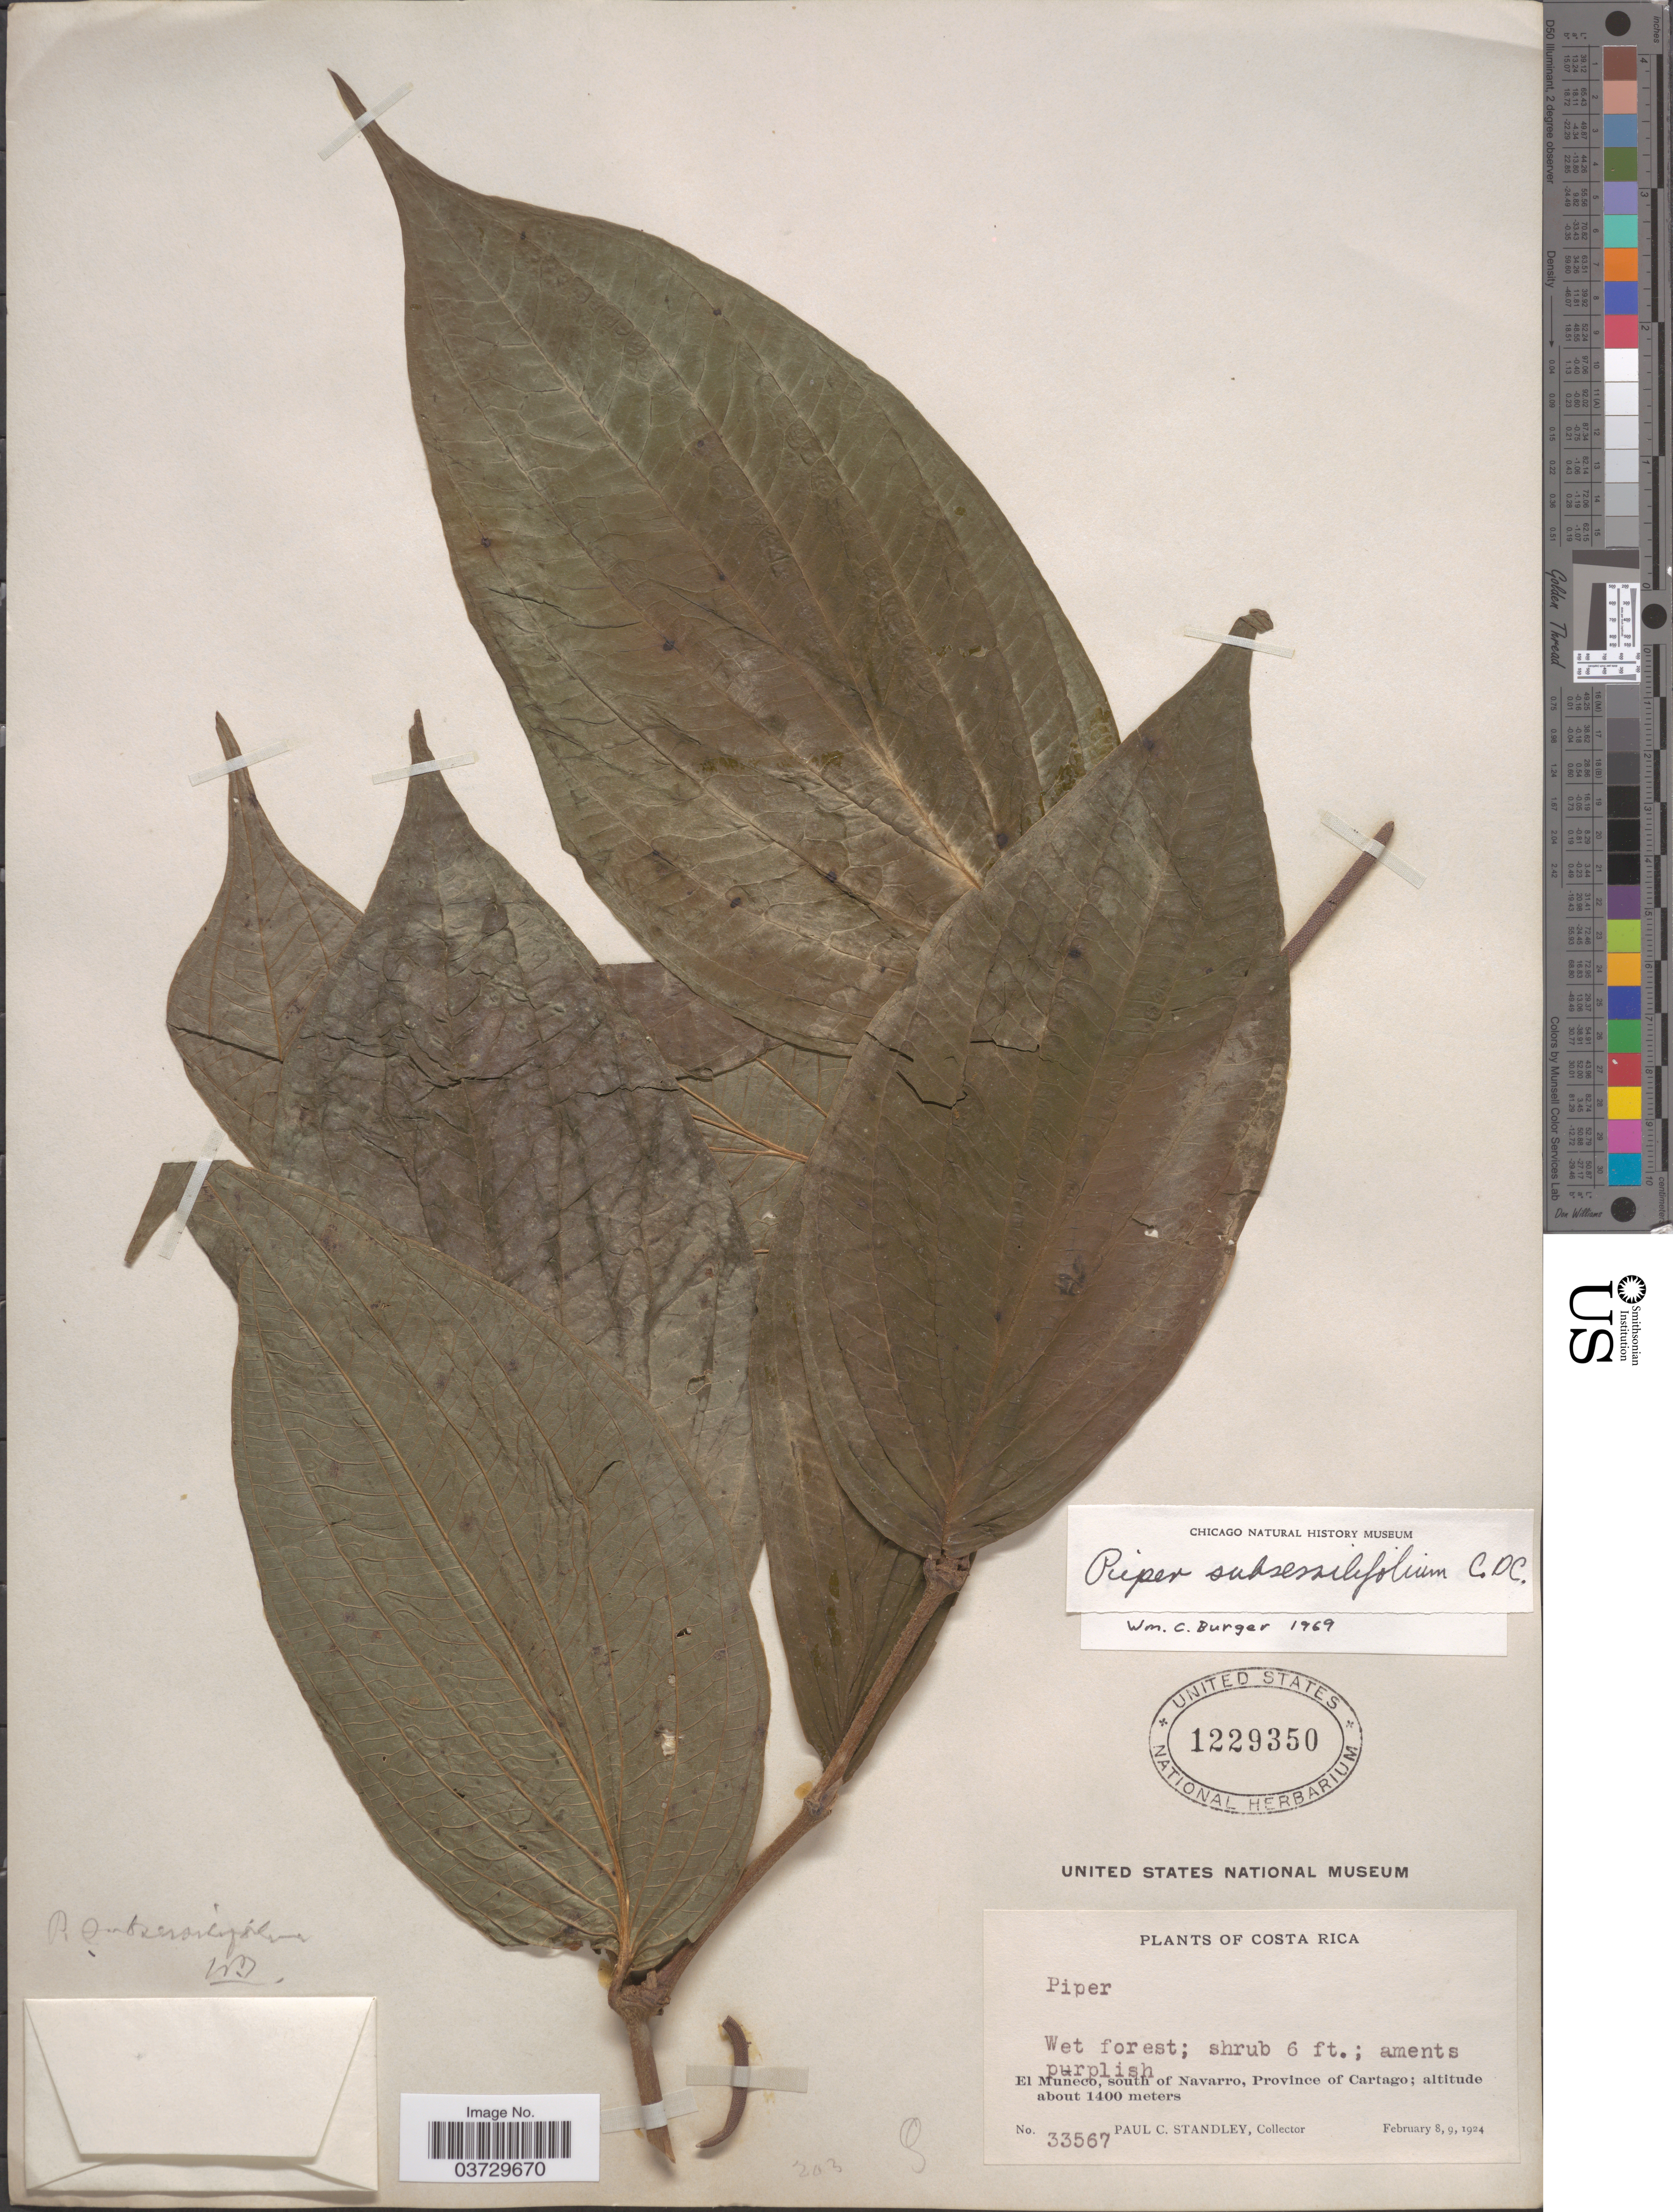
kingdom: Plantae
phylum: Tracheophyta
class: Magnoliopsida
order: Piperales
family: Piperaceae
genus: Piper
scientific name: Piper subsessilifolium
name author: C. DC.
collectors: P. C. Standley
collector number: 33567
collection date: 1924-02-08/1924-02-09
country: Costa Rica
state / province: Cartago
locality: El Muñeco, south of Navarro.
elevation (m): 1400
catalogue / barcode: US 1229350